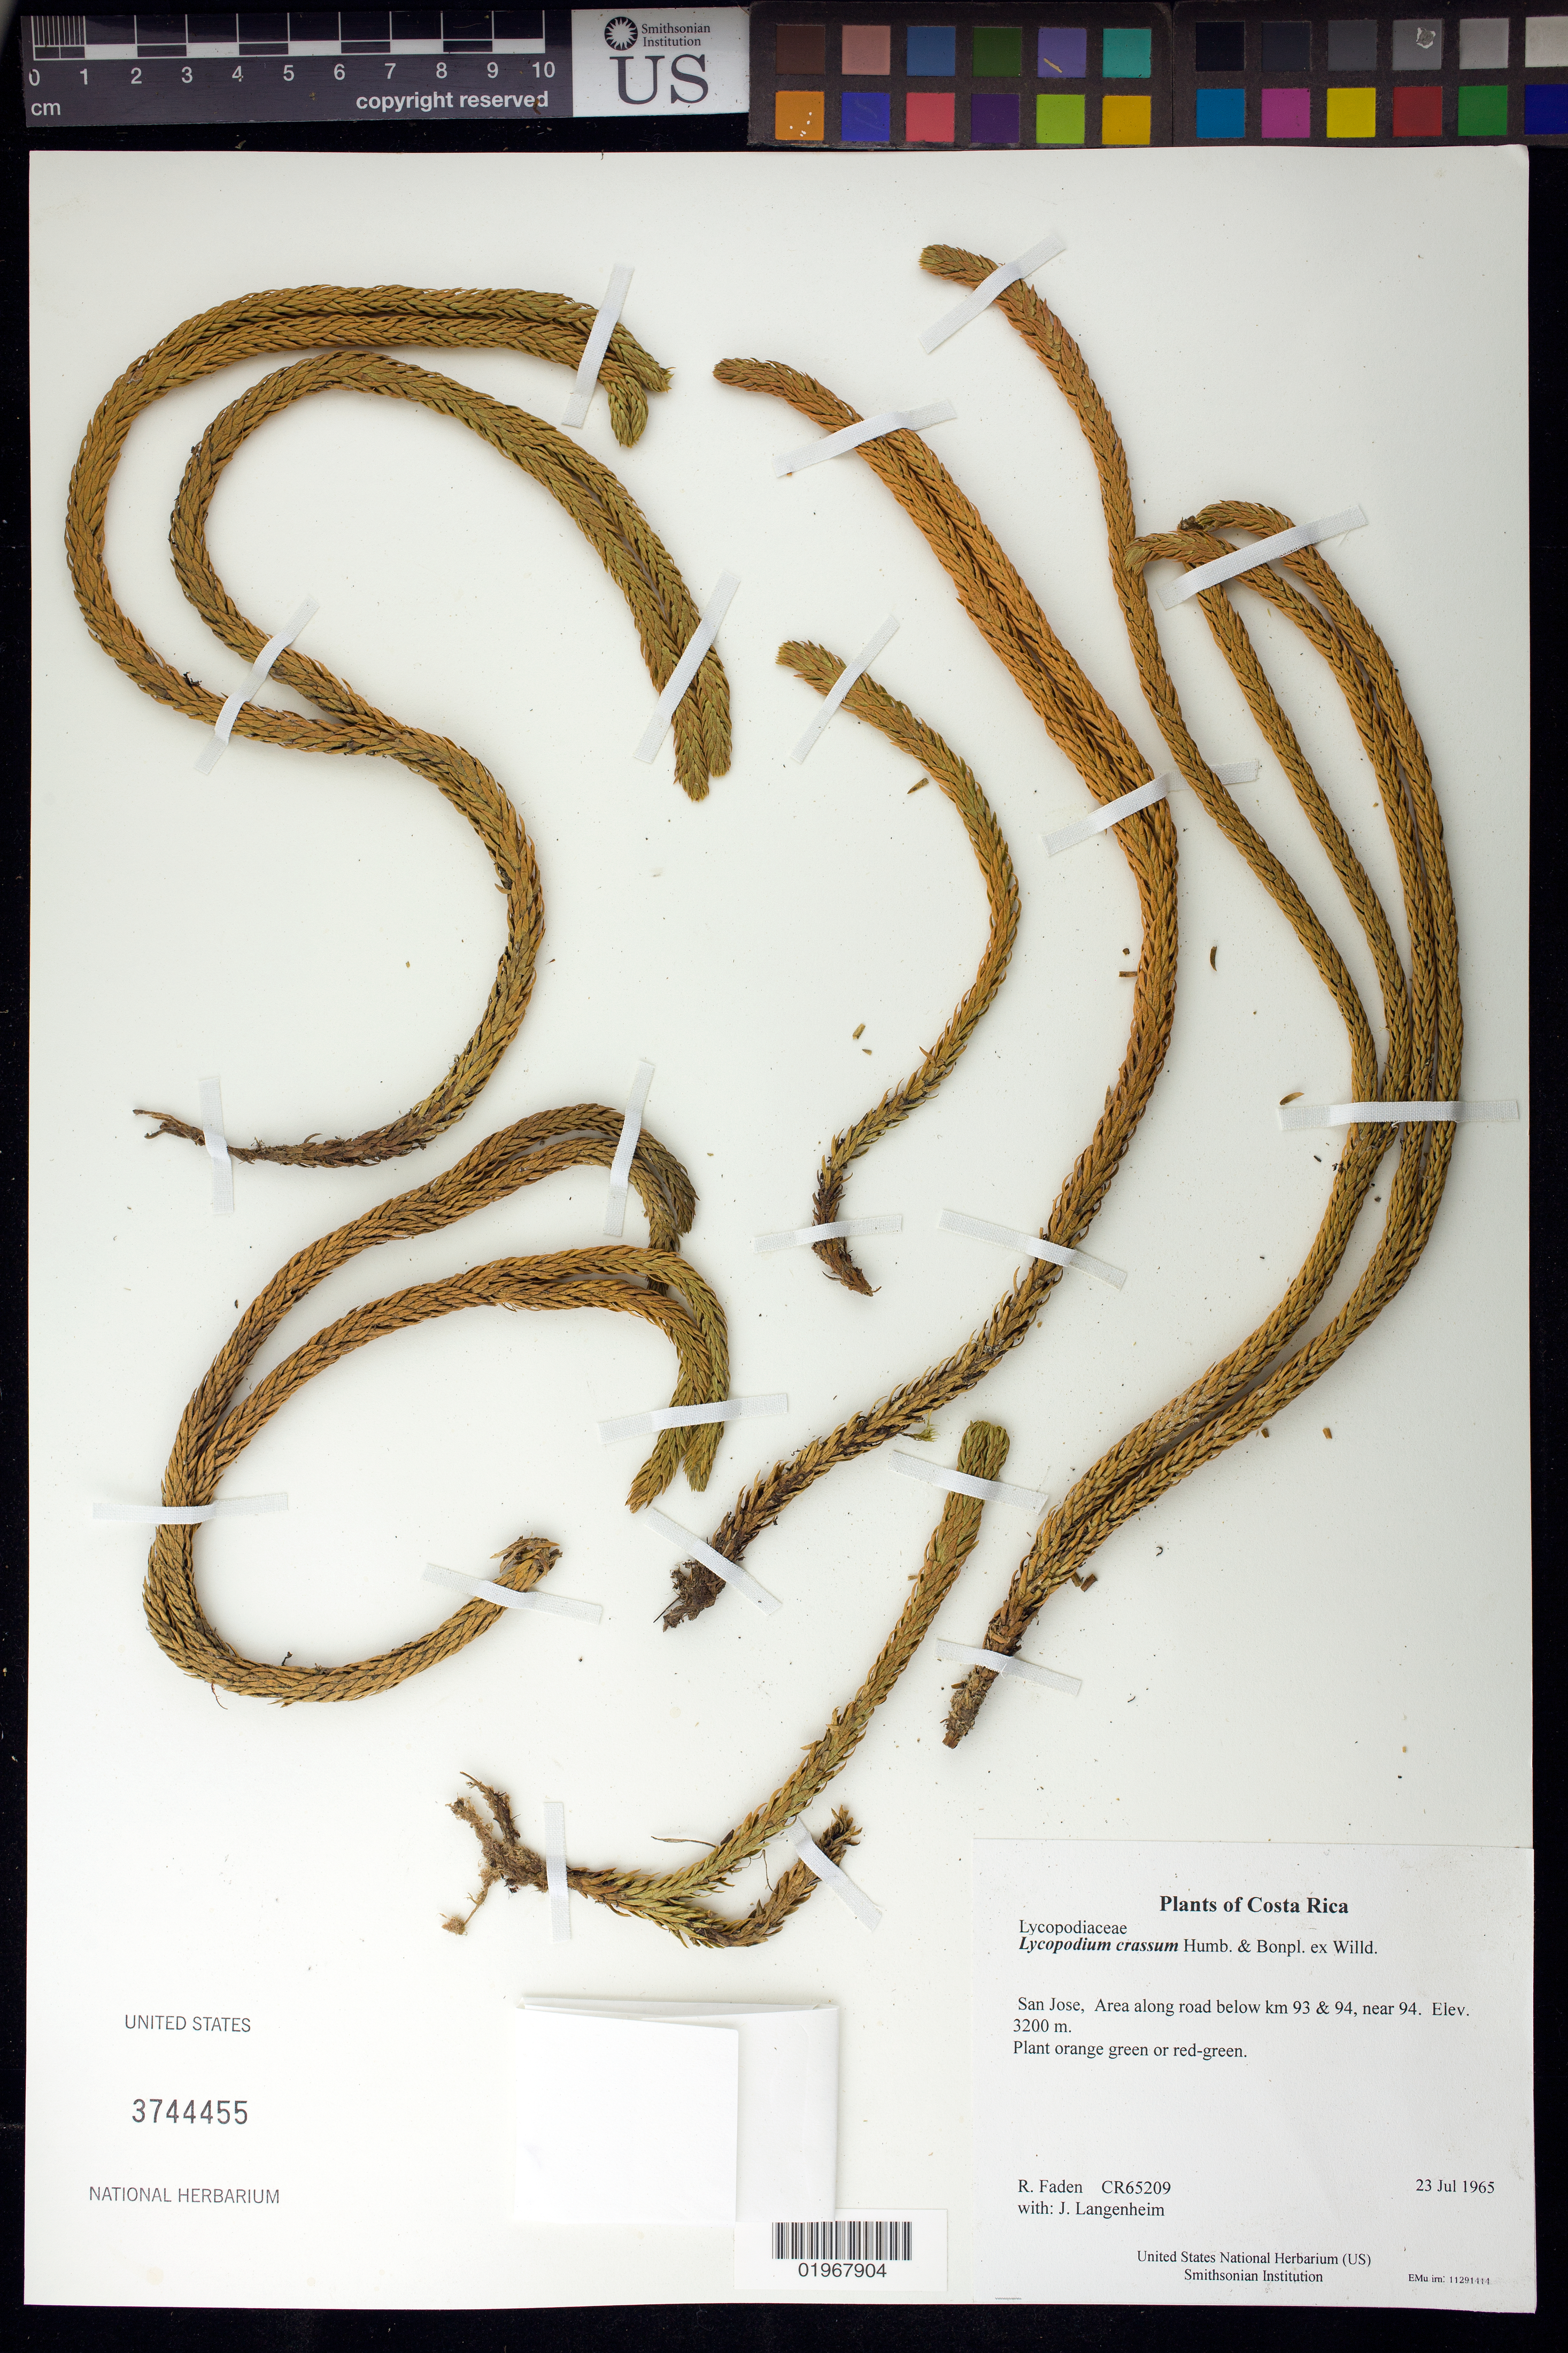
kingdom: Plantae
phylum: Tracheophyta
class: Lycopodiopsida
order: Lycopodiales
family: Lycopodiaceae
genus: Phlegmariurus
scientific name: Phlegmariurus crassus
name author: (Humb. & Bonpl. ex Willd.) B. Øllg.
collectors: R. B. Faden & J. Langenheim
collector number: CR65209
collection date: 1965-07-23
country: Costa Rica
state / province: San Jose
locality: Area along road below km 93 & 94, near 94.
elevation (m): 3200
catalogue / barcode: US 3744455